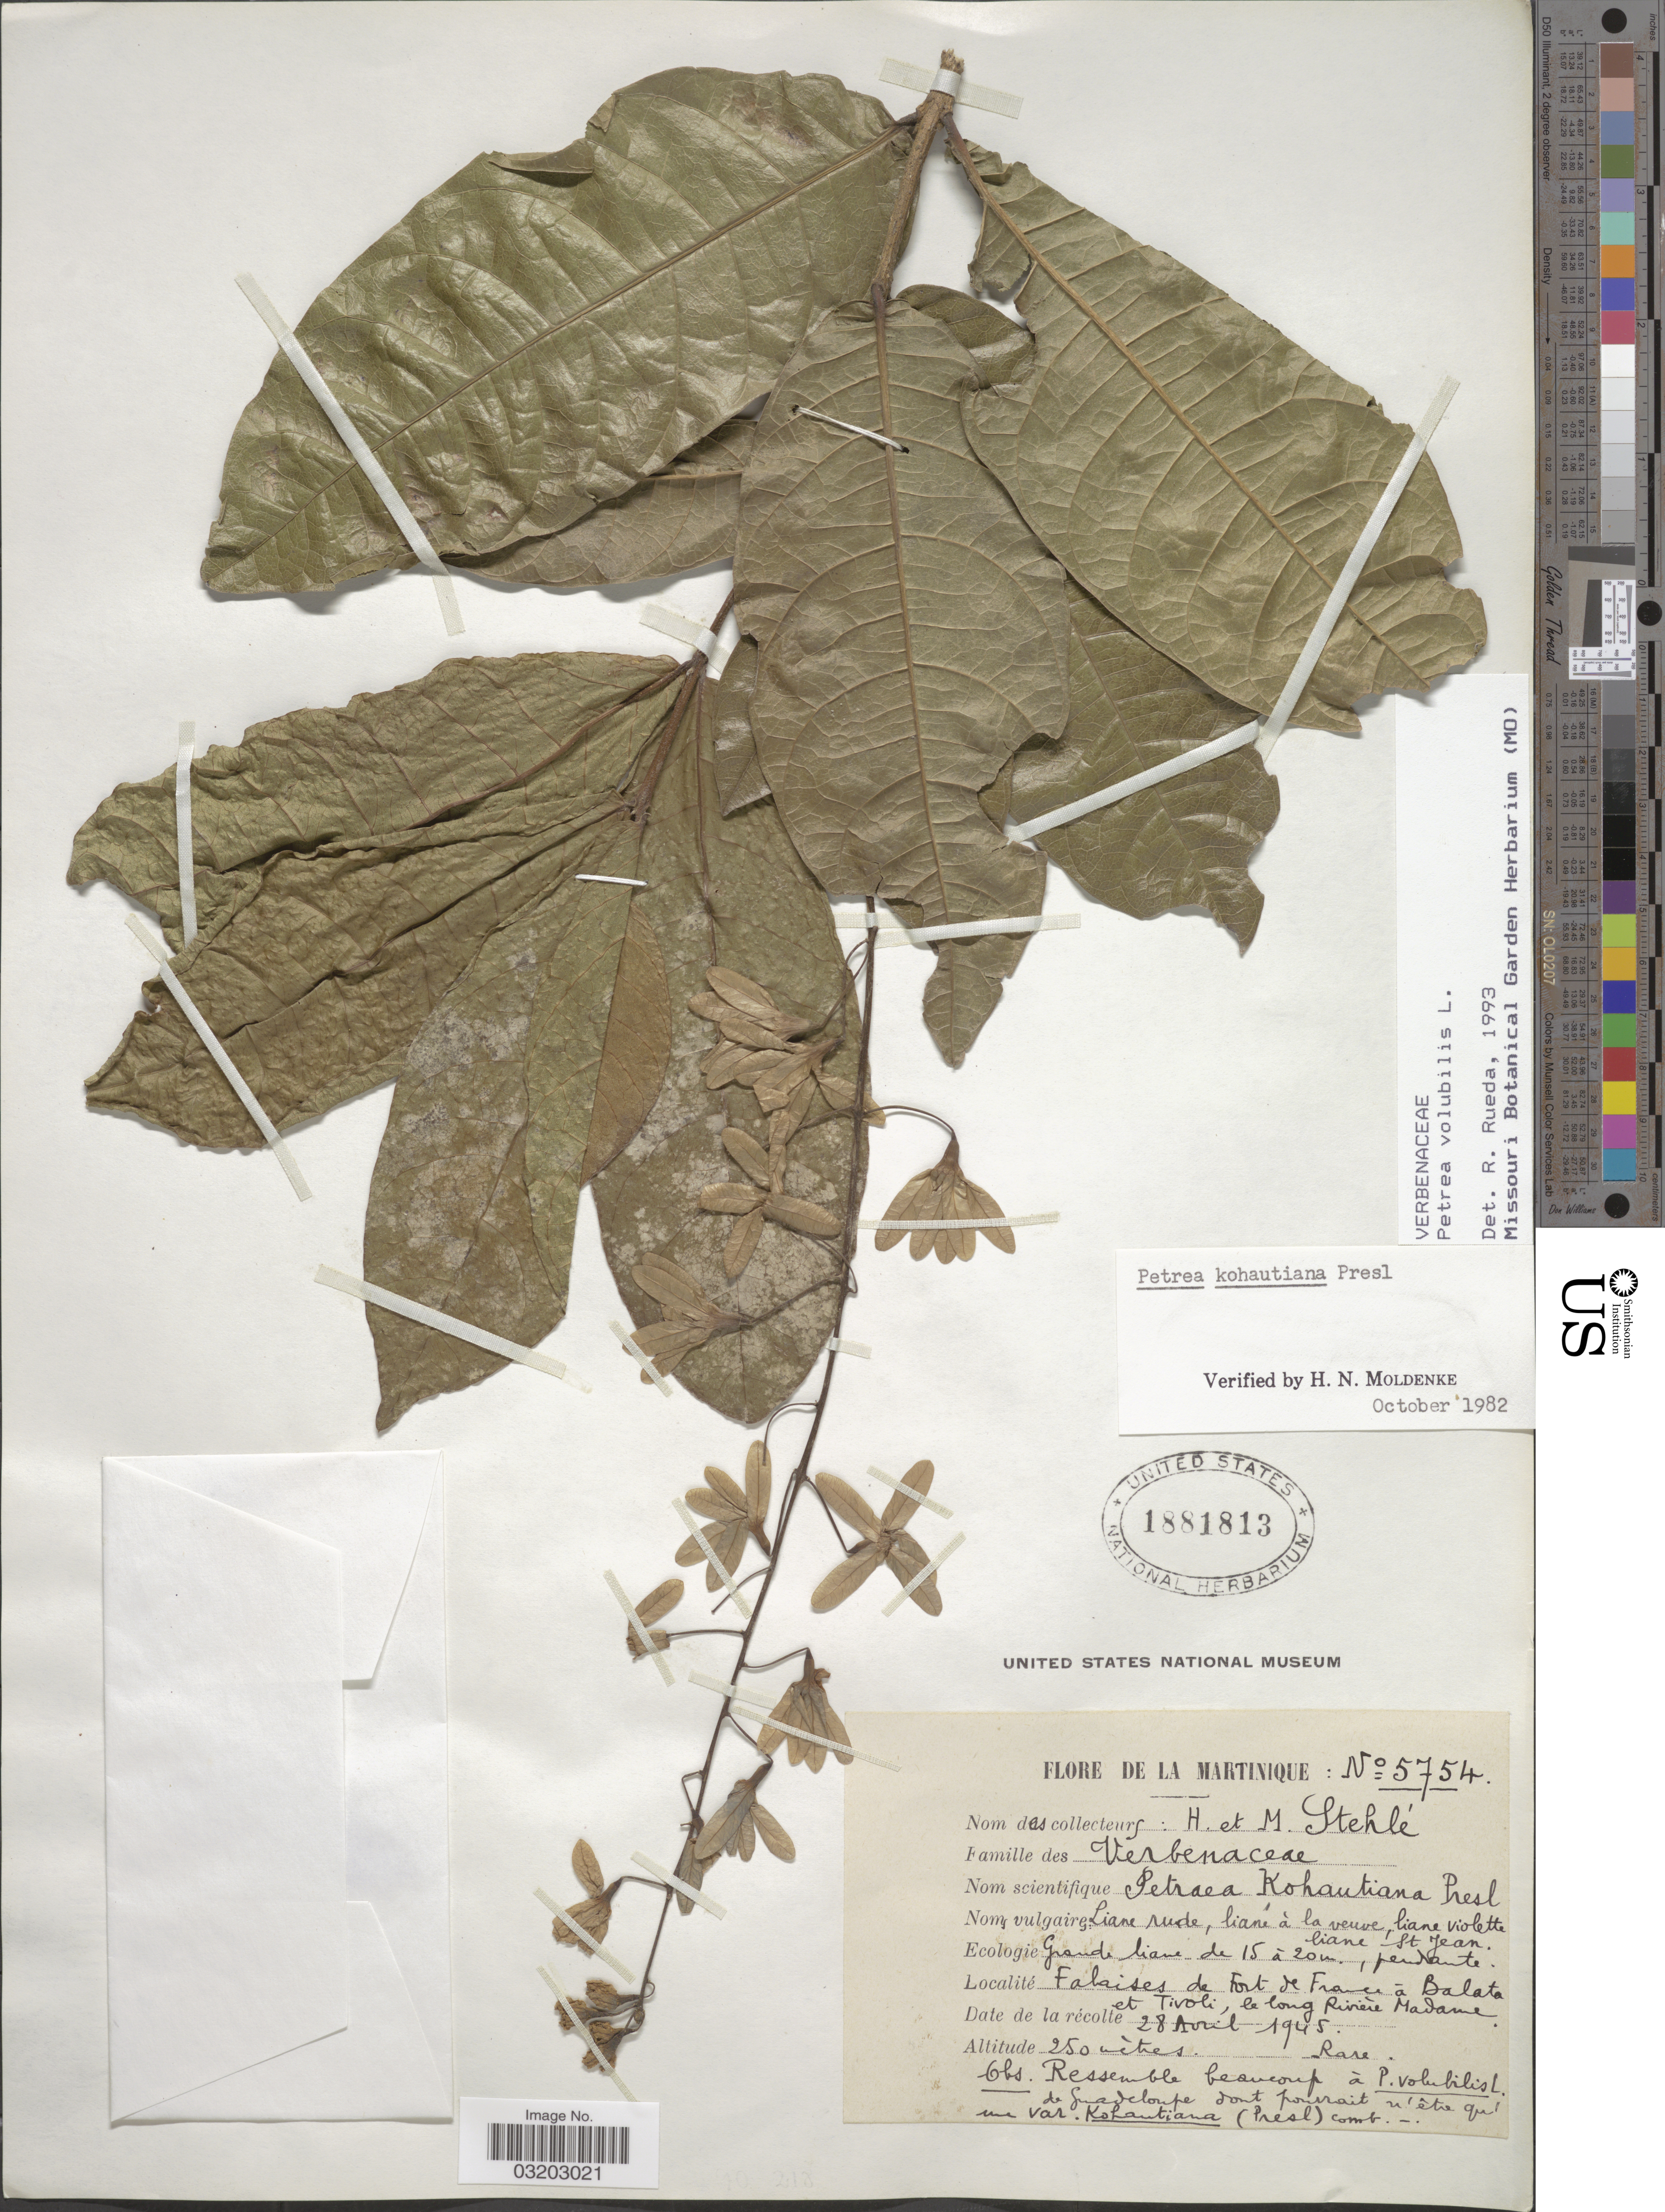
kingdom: Plantae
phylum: Tracheophyta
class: Magnoliopsida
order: Lamiales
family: Verbenaceae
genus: Petrea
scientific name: Petrea volubilis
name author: L.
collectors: H. Stehlé & M. Stehlé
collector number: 5754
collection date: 1945-04-28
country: Martinique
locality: Falaises de Fort de France á Balata et Tivoli, le long Rivière Madame.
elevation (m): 250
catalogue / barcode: US 181813